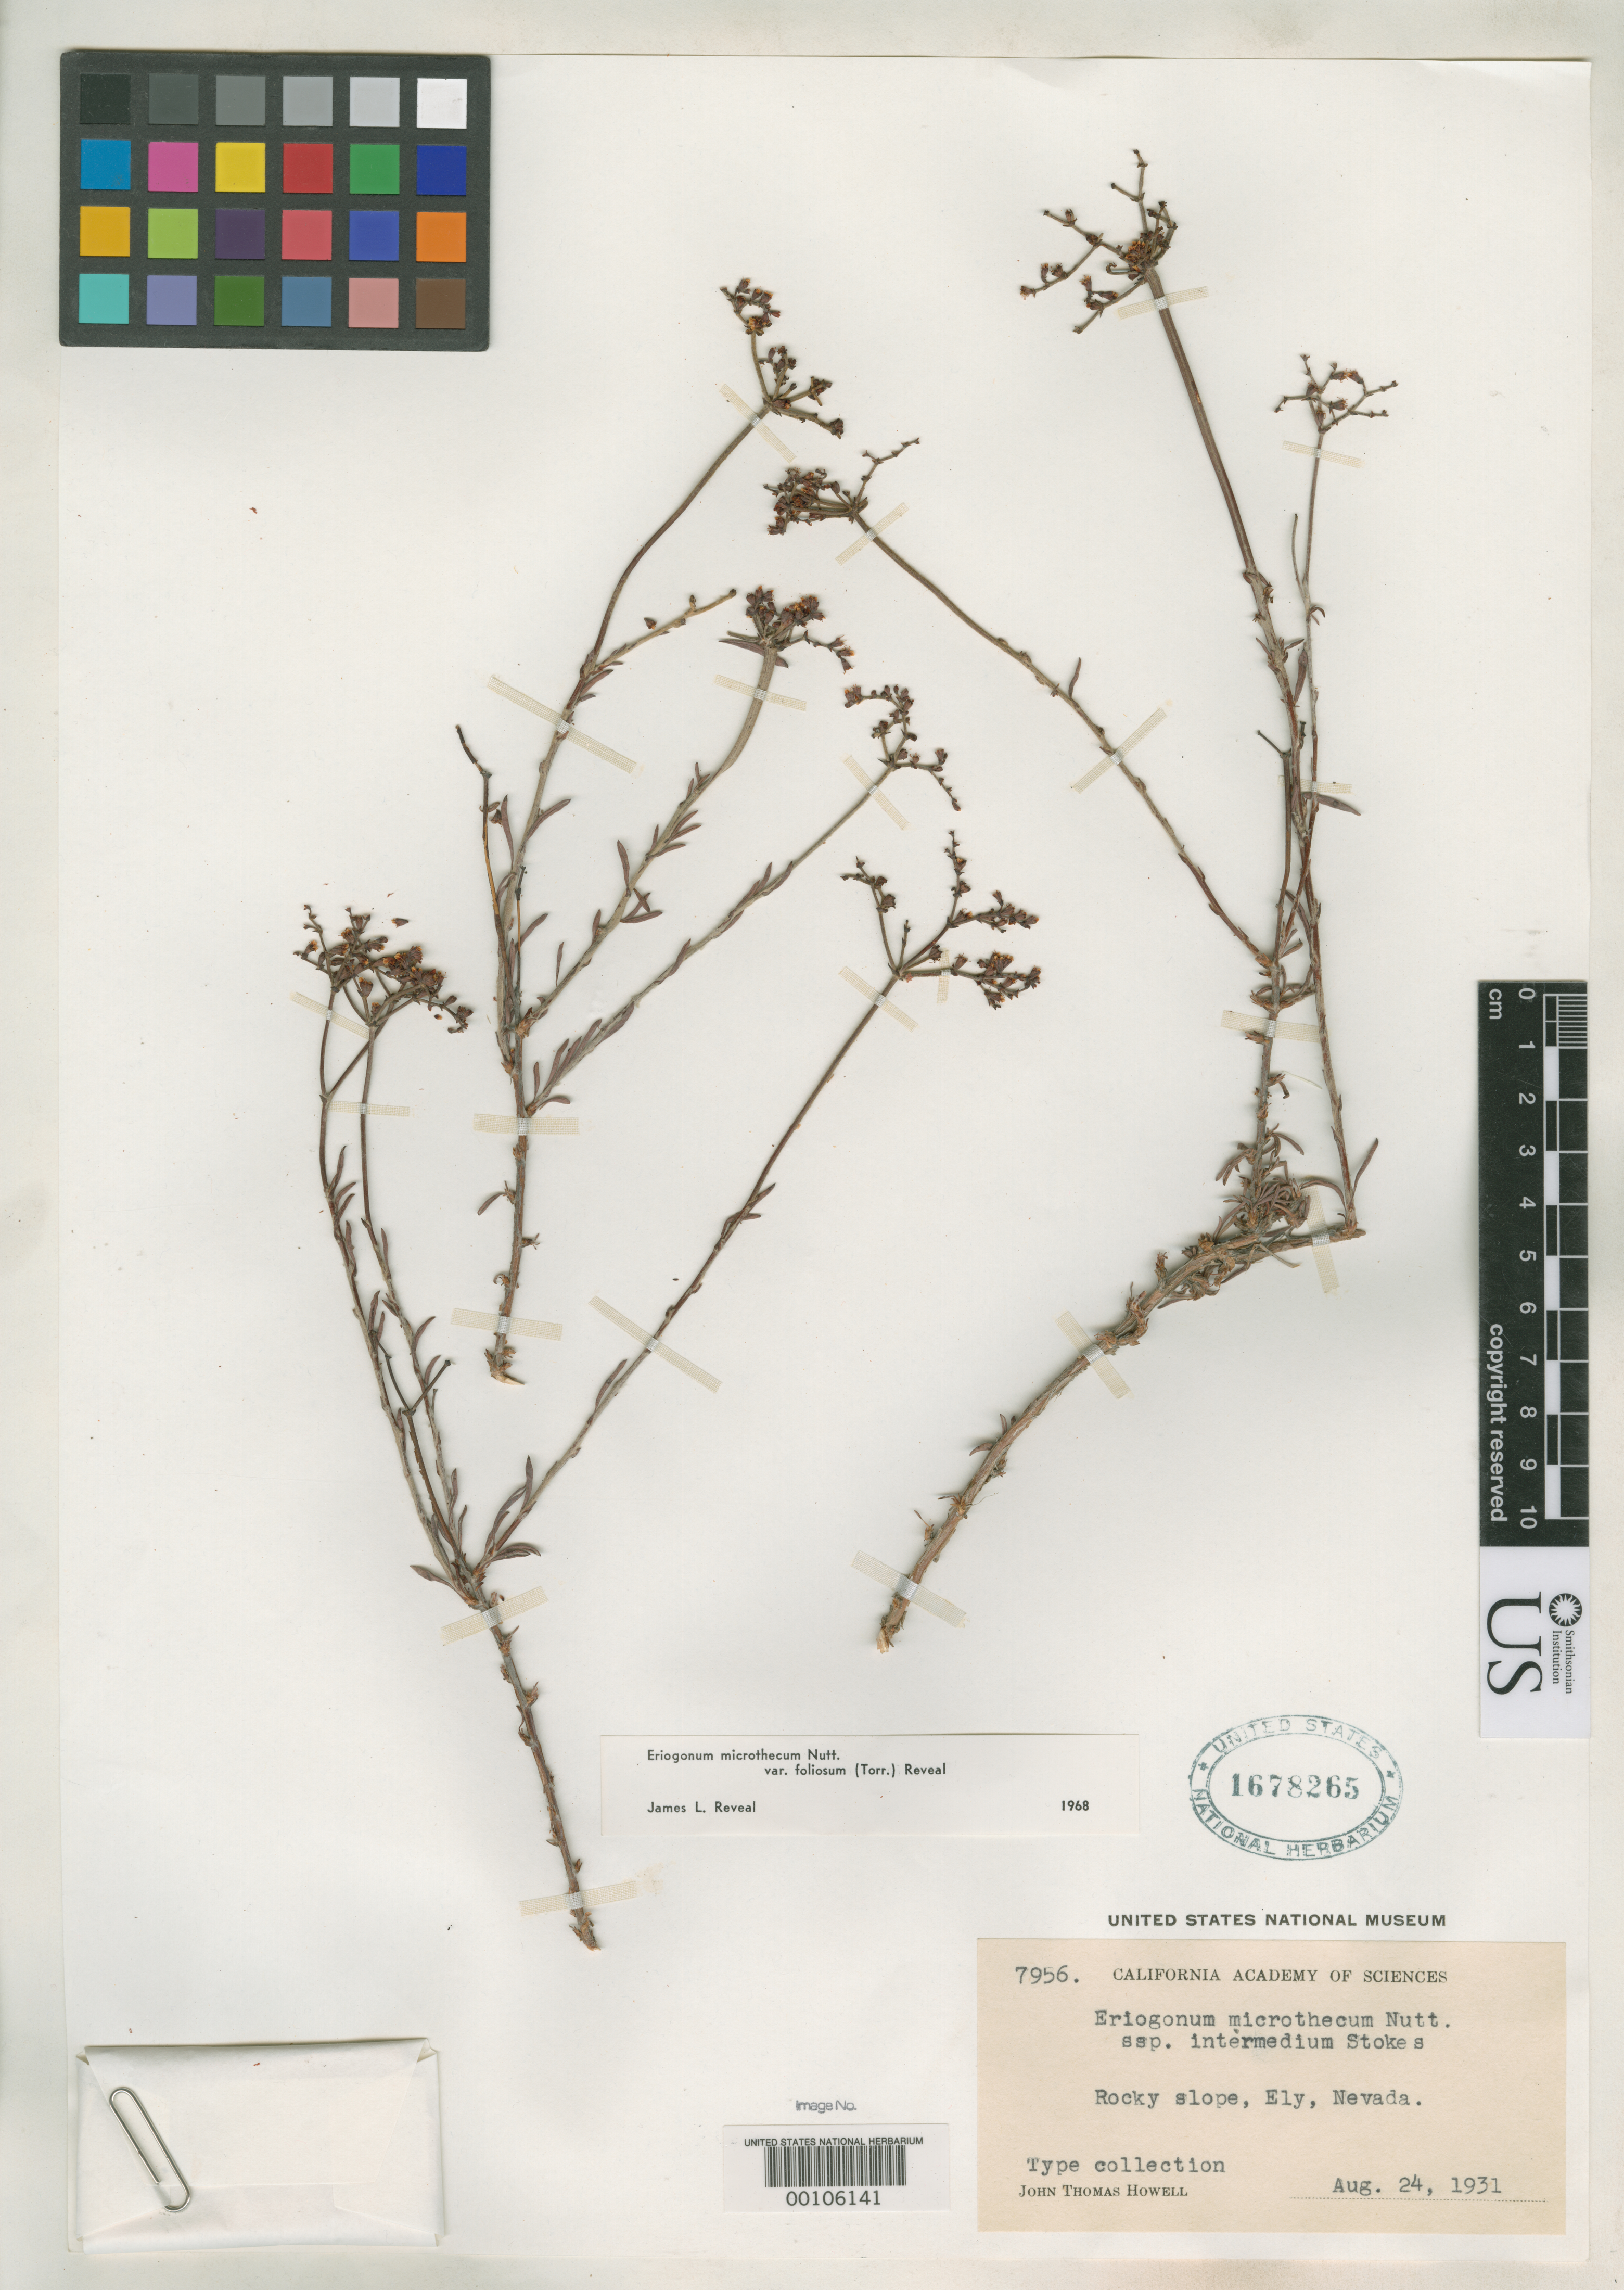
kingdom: Plantae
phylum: Tracheophyta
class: Magnoliopsida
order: Caryophyllales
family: Polygonaceae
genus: Eriogonum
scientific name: Eriogonum microtheca subsp. intermedium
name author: S. Stokes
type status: Isotype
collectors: J. T. Howell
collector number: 7956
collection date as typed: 24 Aug 1931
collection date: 1931-08-24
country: United States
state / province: Nevada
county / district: White Pine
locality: Near Ely.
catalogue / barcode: US 1678265